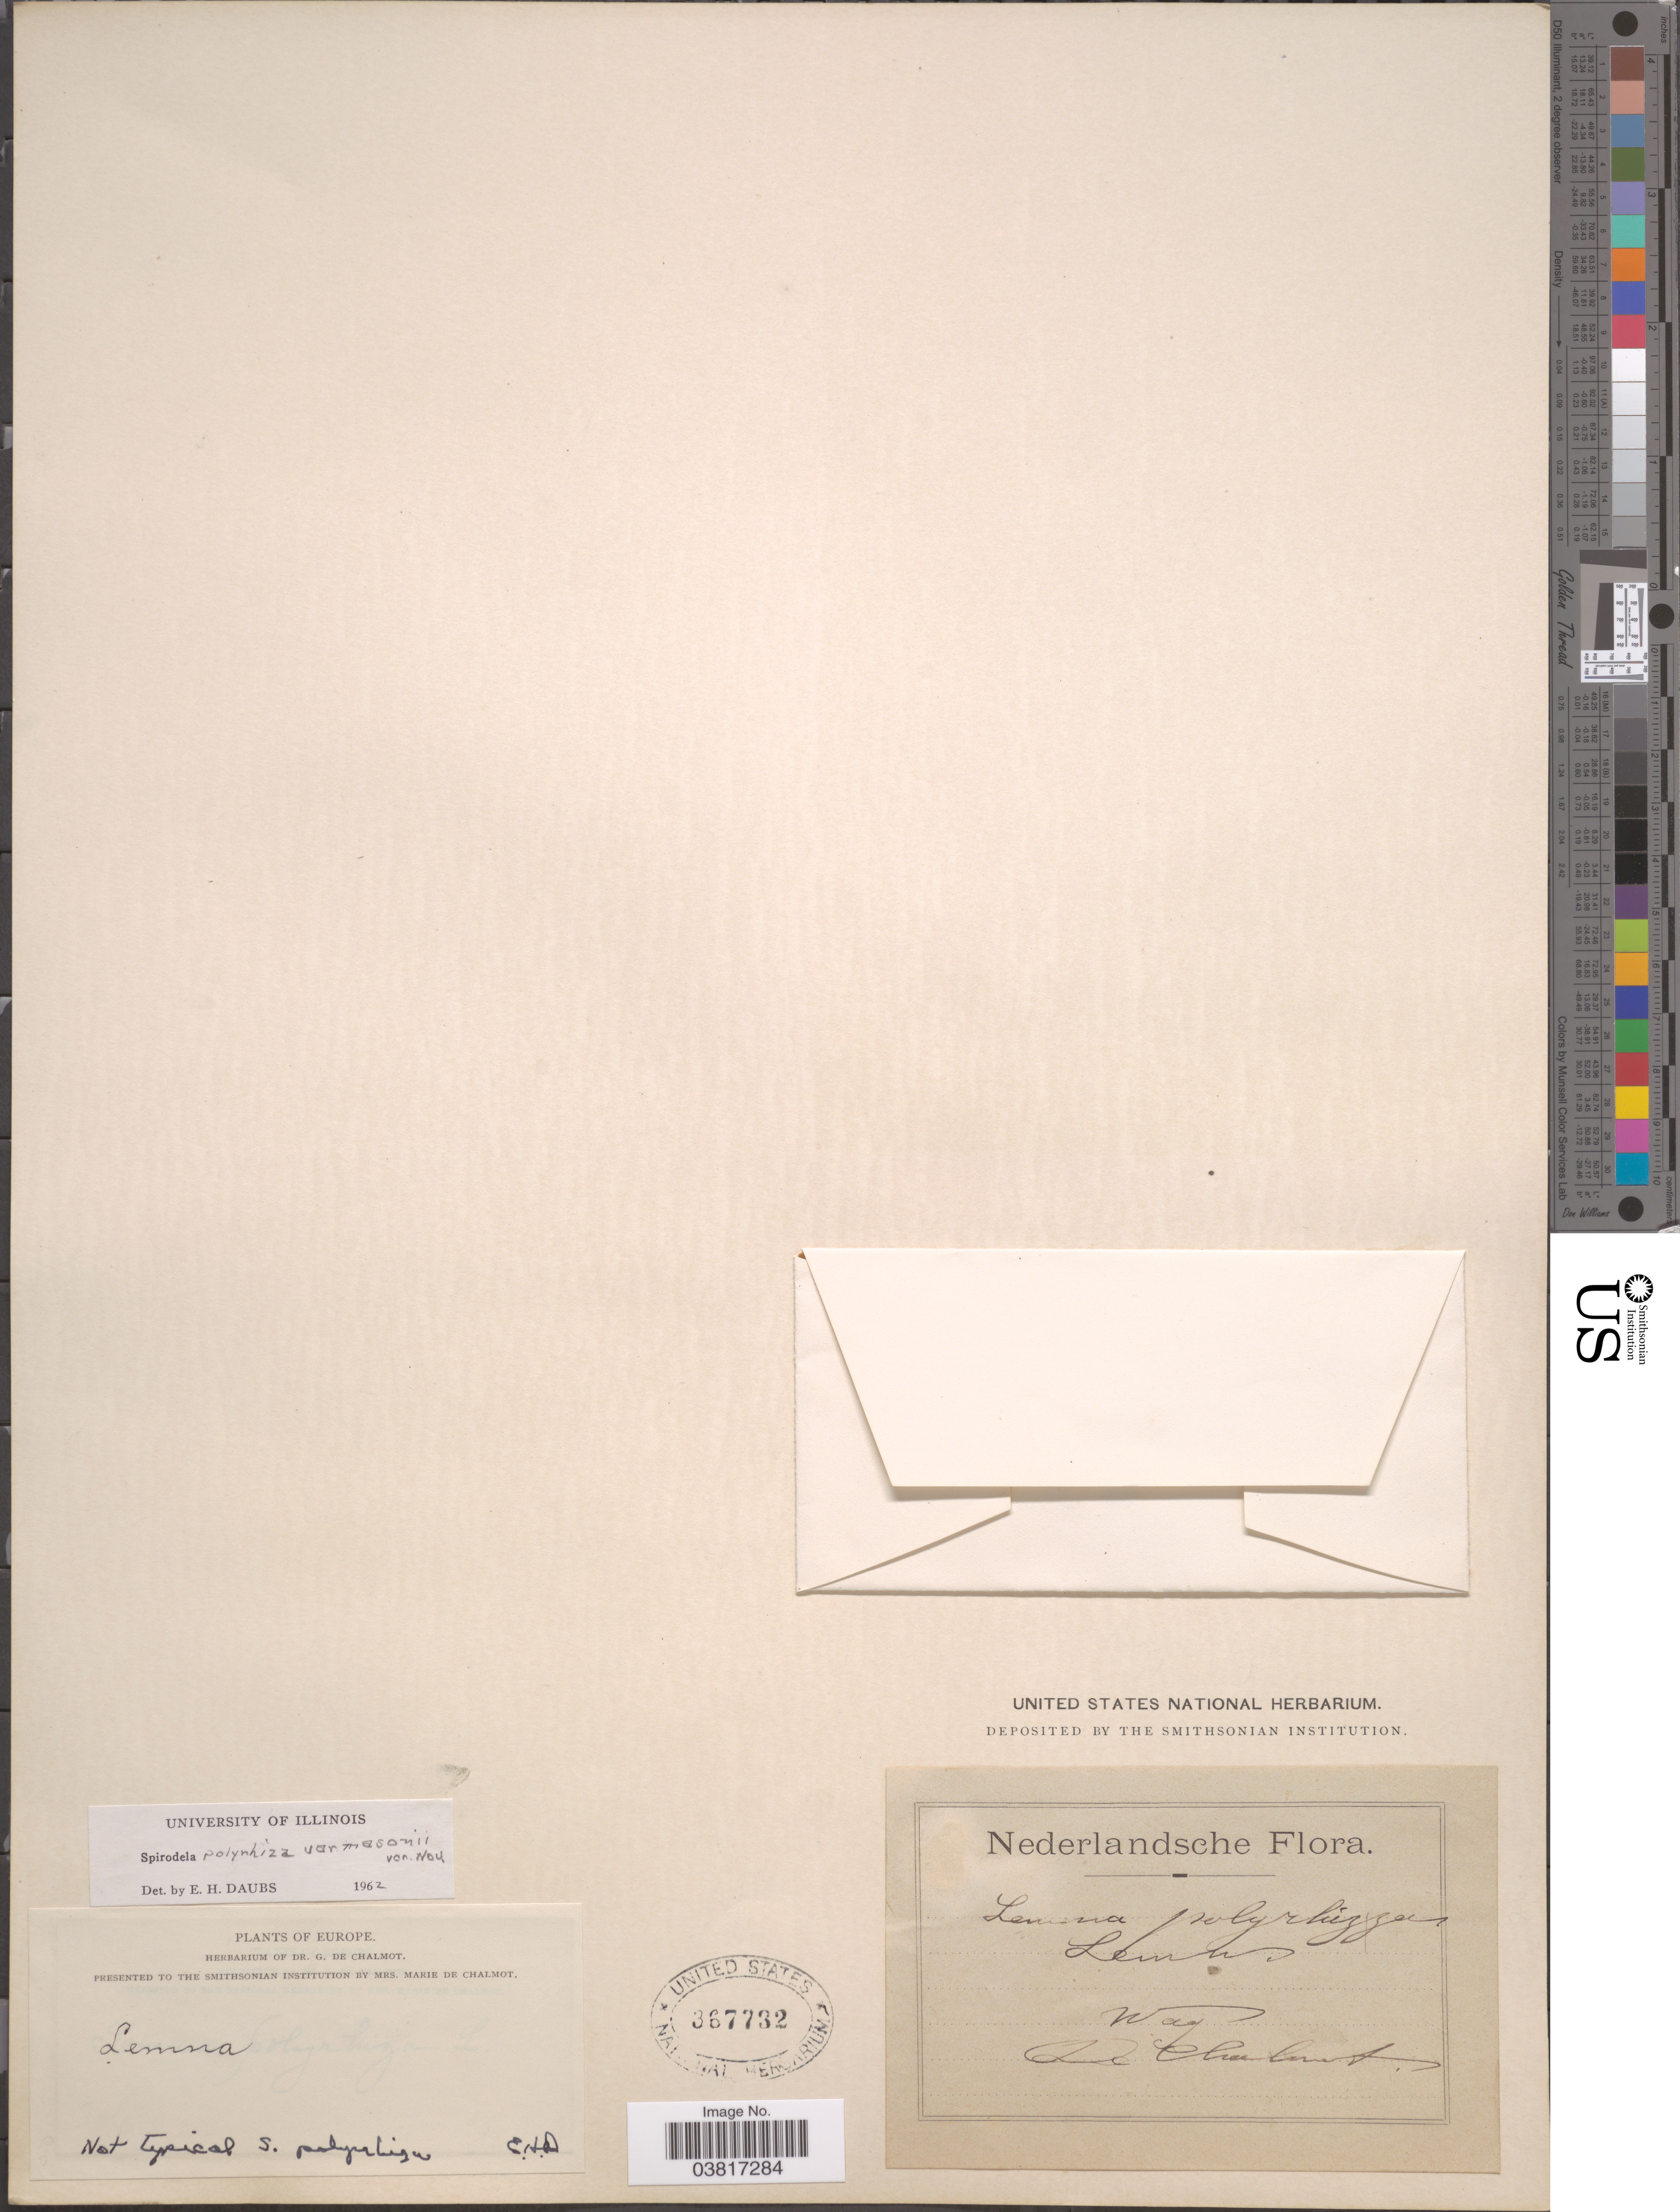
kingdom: Plantae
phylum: Tracheophyta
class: Liliopsida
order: Alismatales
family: Araceae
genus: Spirodela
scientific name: Spirodela polyrrhiza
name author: (L.) Schleid.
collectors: G. de Chalmot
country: Netherlands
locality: Wag.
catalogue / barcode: US 367732